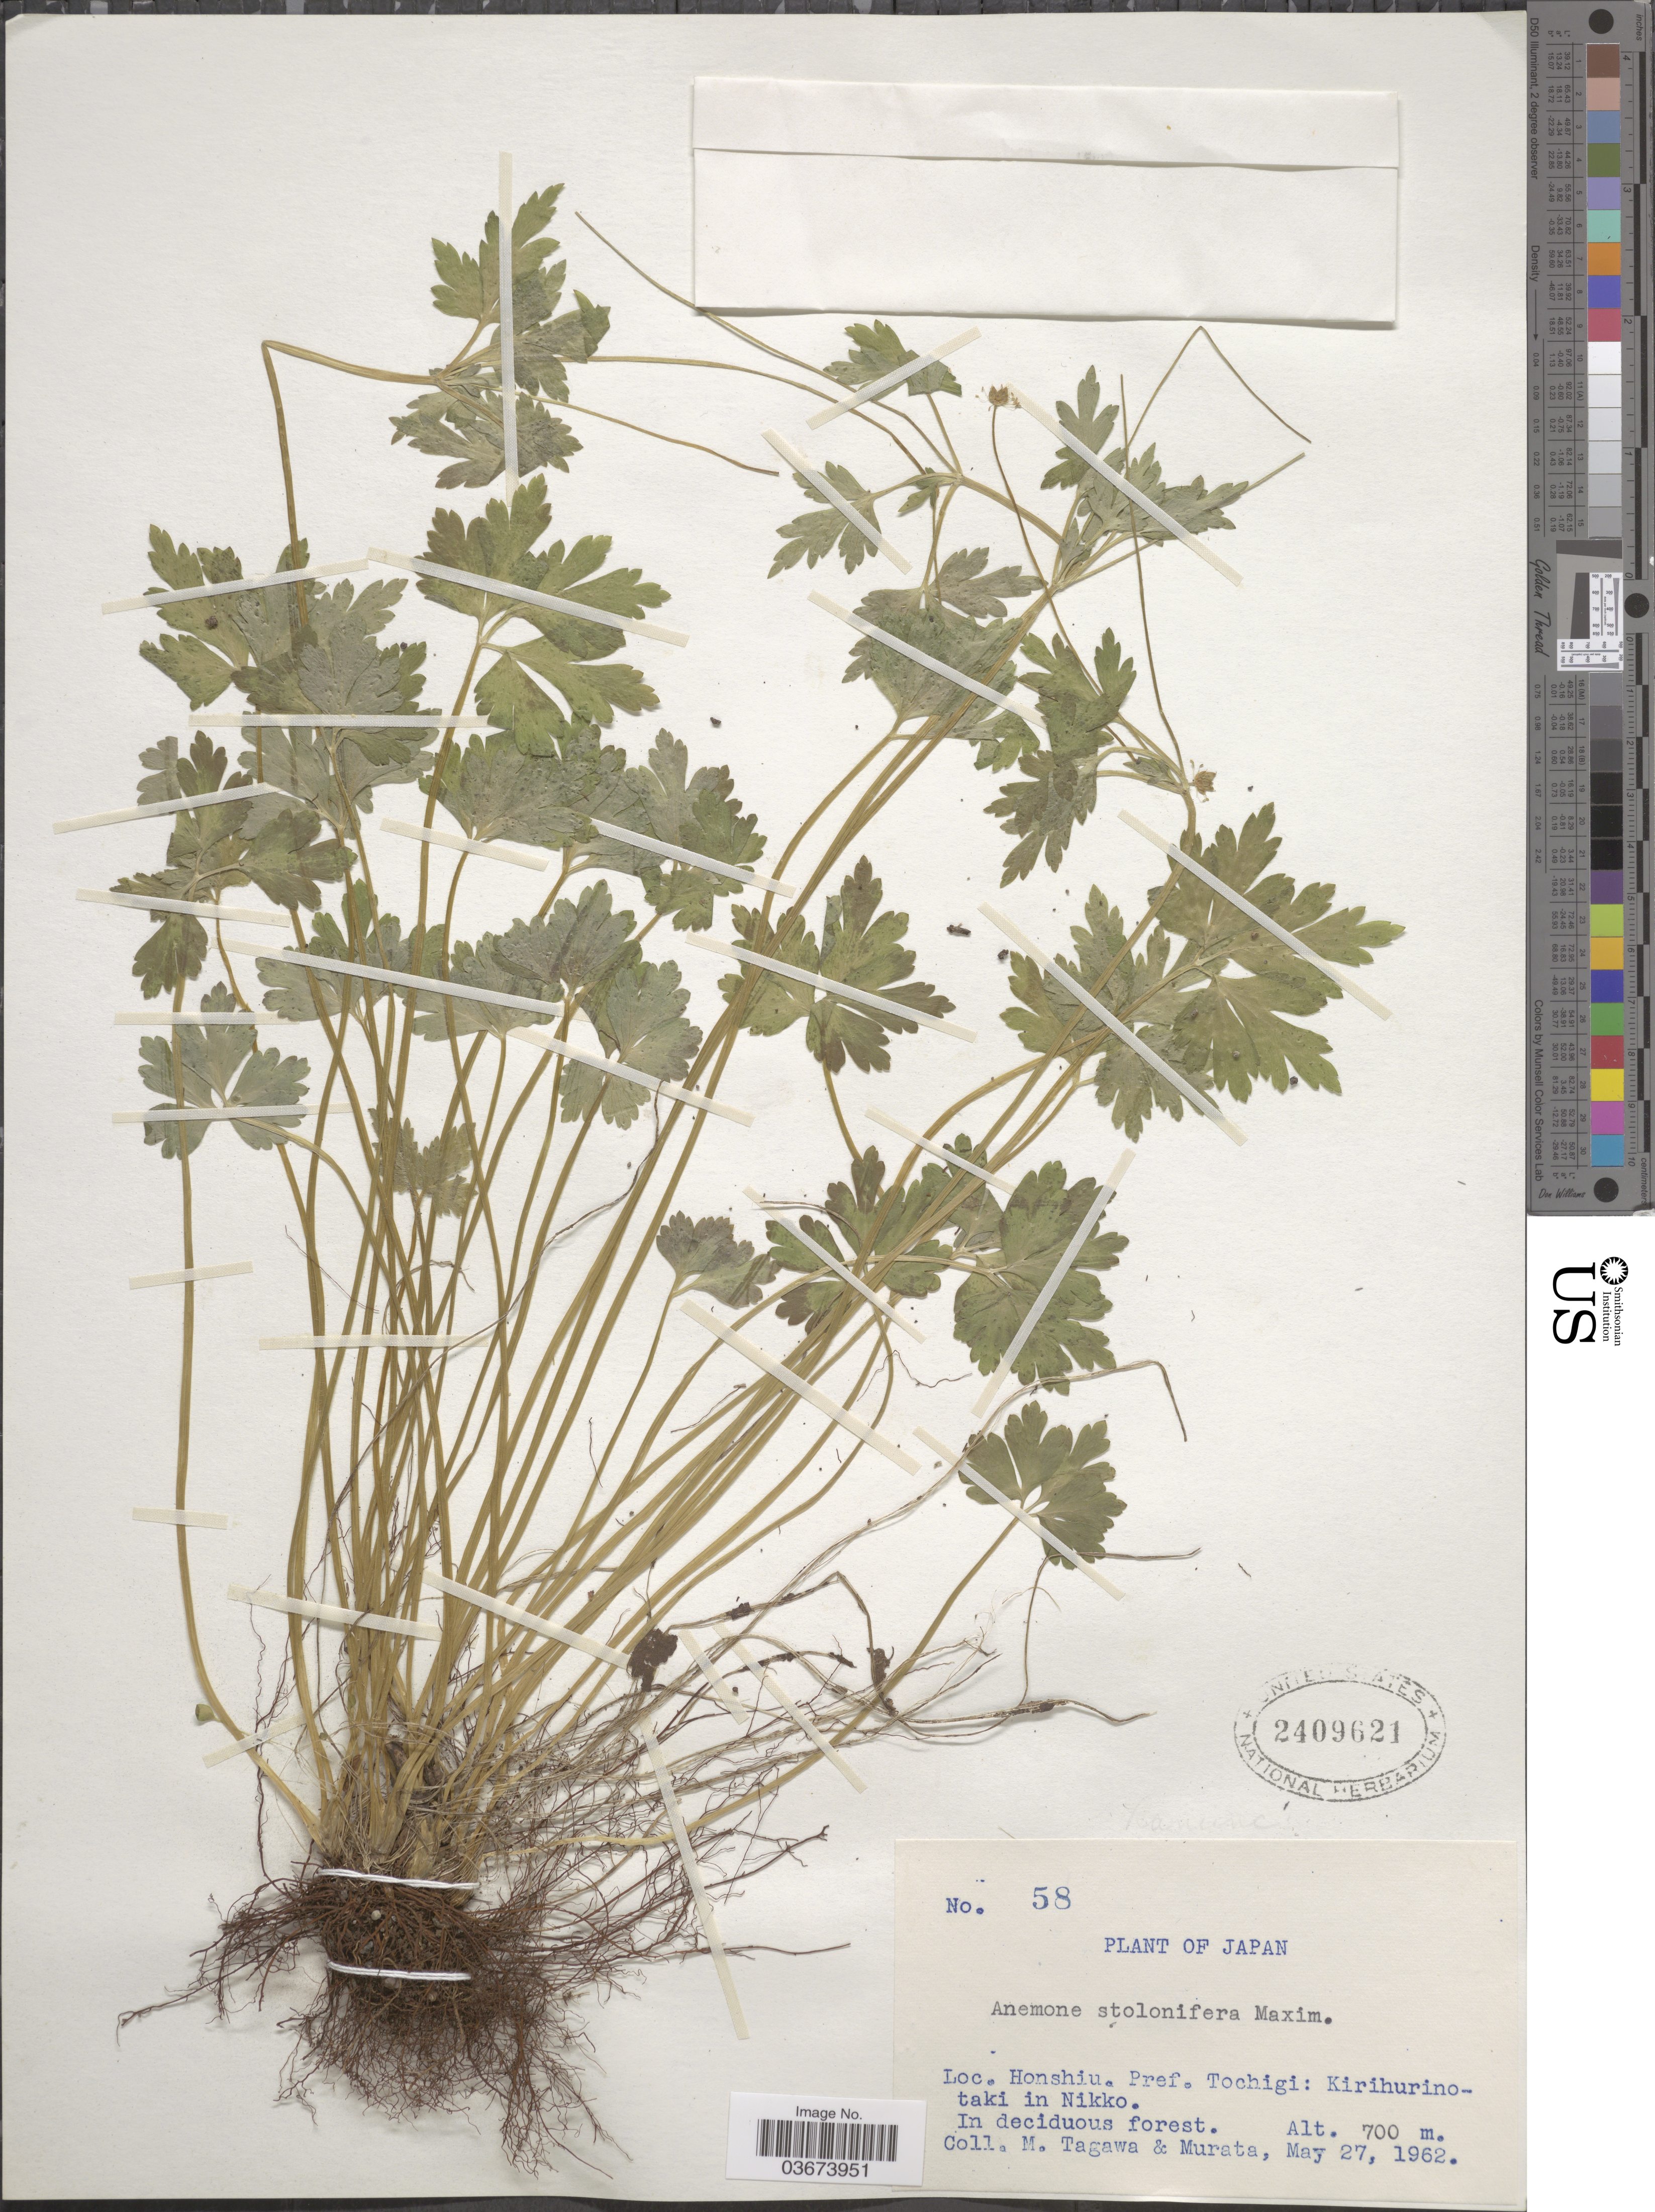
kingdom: Plantae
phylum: Tracheophyta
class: Magnoliopsida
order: Ranunculales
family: Ranunculaceae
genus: Anemone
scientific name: Anemone stolonifera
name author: Maxim.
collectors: M. Tagawa & -. Murata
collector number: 58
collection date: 1962-05-27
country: Japan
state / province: Totigi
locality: Honshiu. Pref. Tochigi: Kirihurinotaki in Nikko.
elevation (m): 700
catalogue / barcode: US 2409621